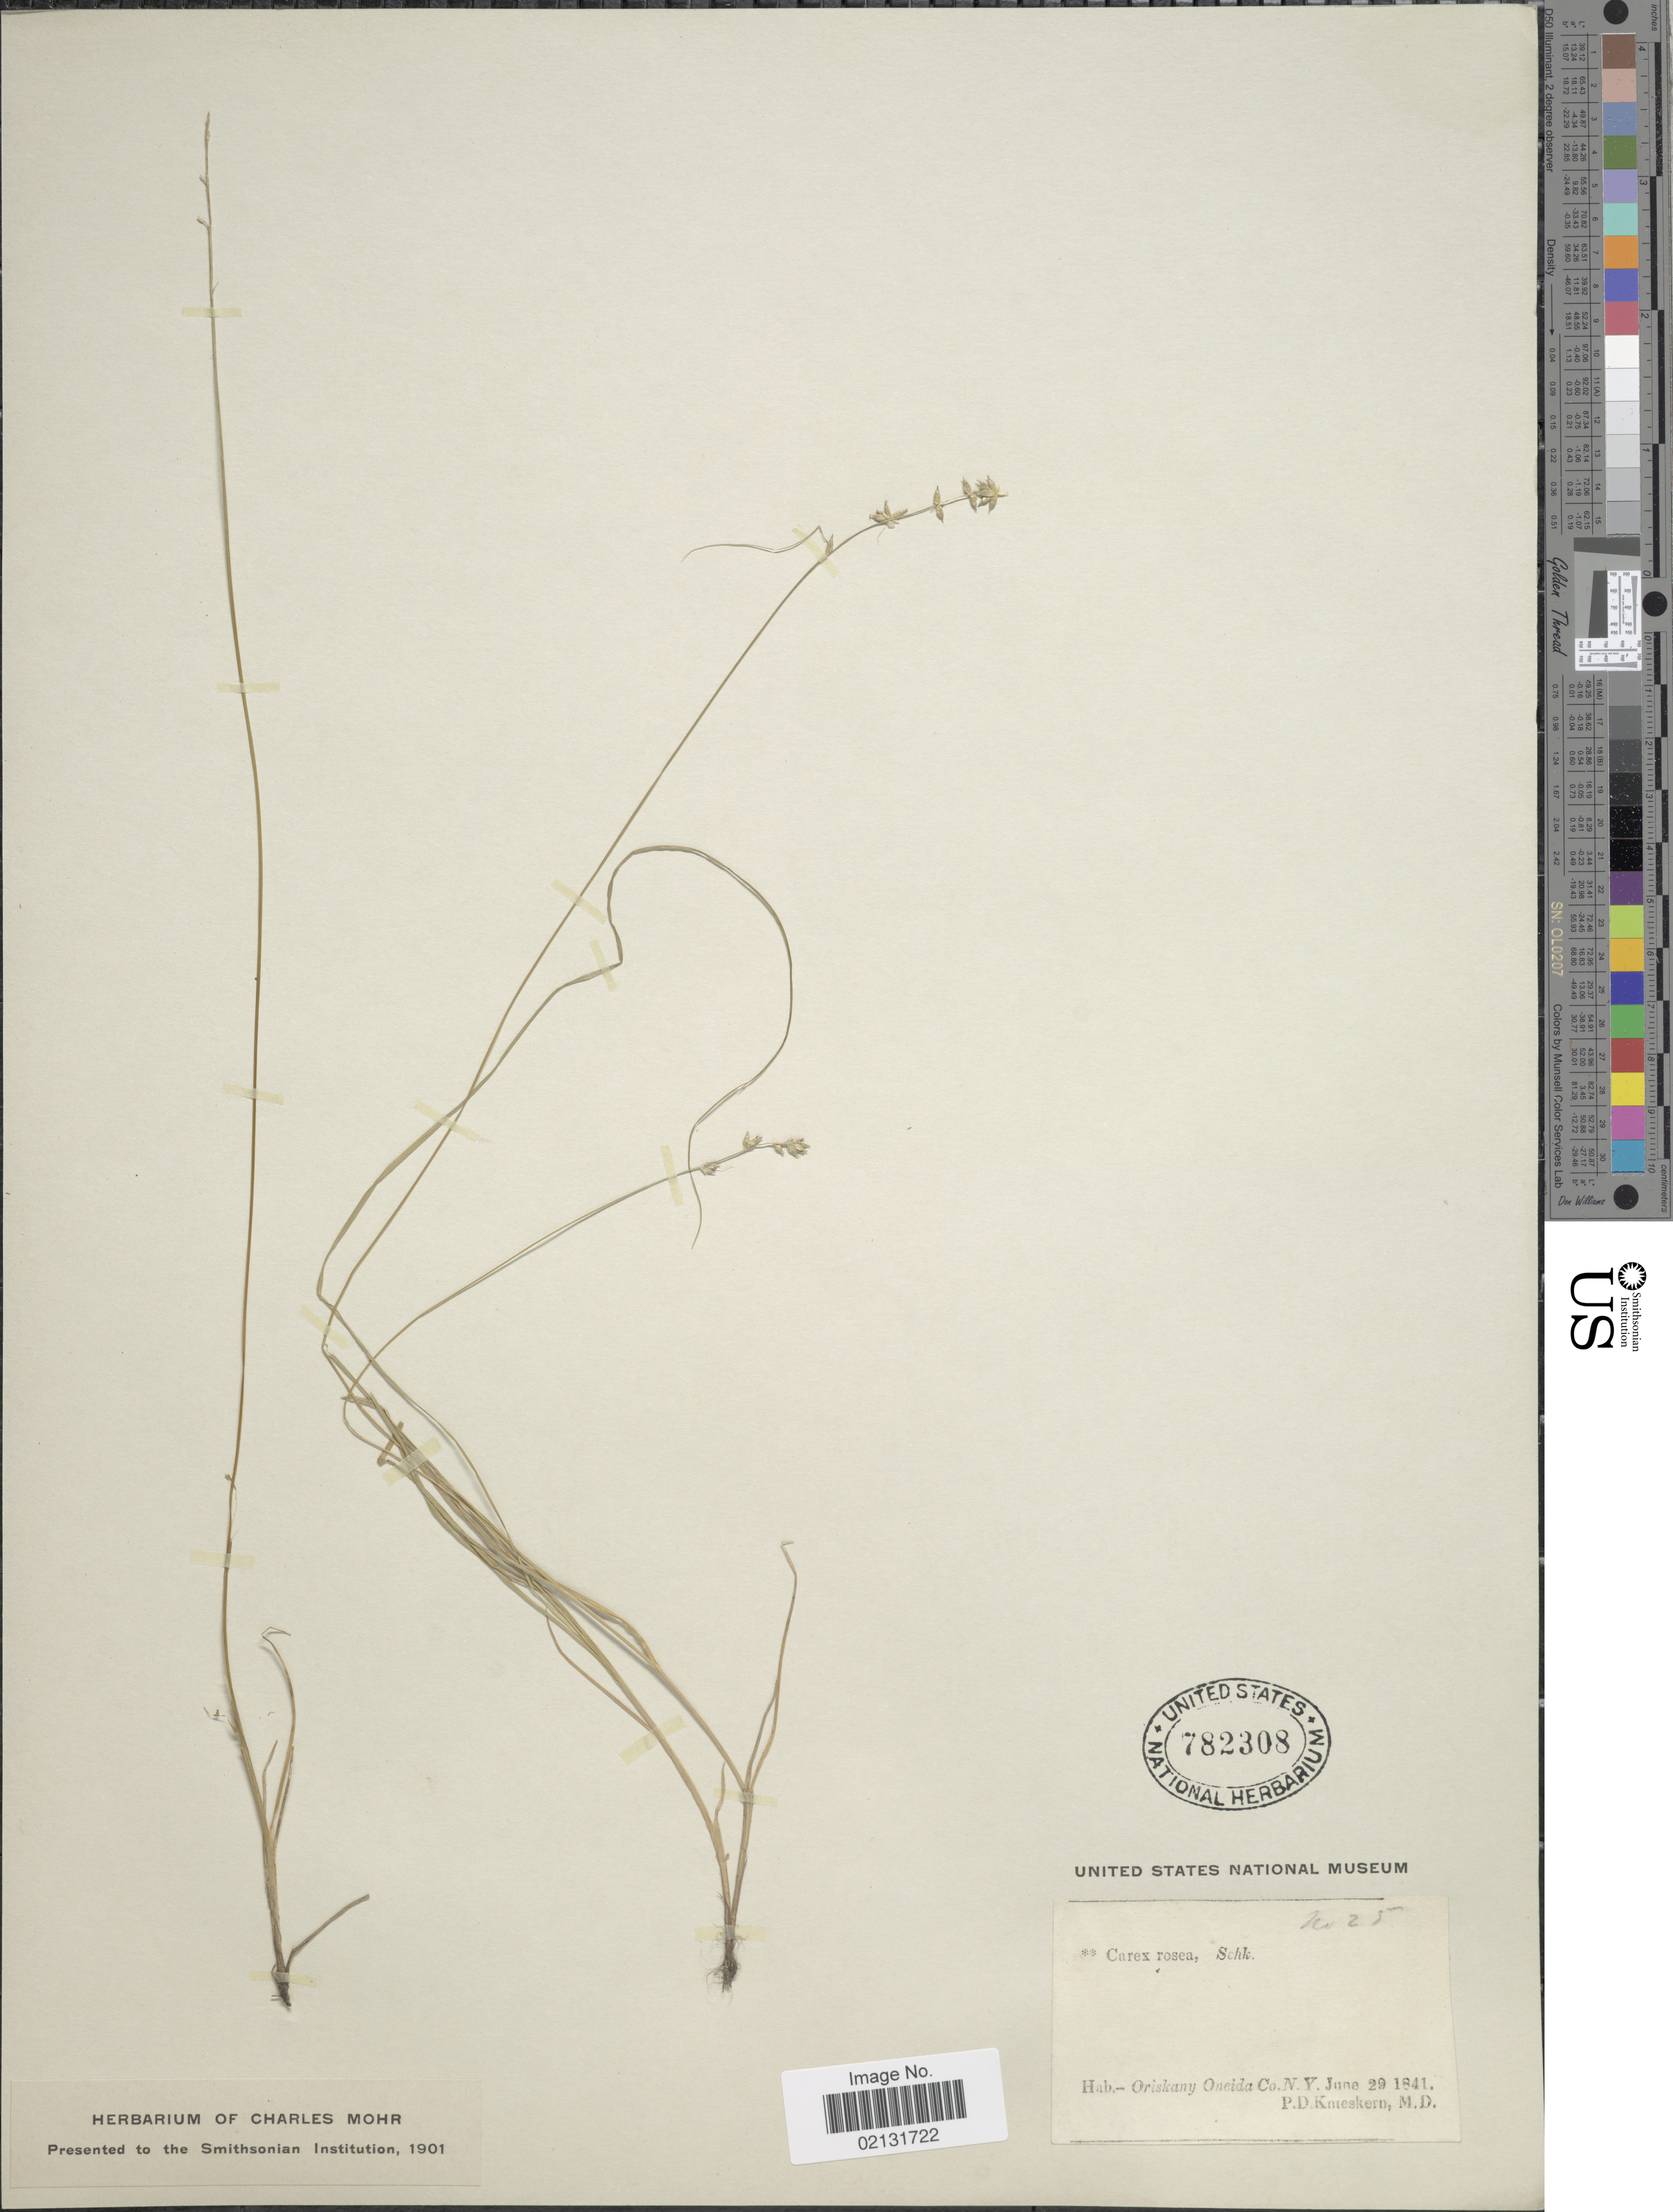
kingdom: Plantae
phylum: Tracheophyta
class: Liliopsida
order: Poales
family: Cyperaceae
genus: Carex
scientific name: Carex rosea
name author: Willd.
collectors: P. D. Knieskern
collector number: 25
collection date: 1841-06-29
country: United States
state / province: New York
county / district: Oneida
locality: Oriskany Oneida Co.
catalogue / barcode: US 782308